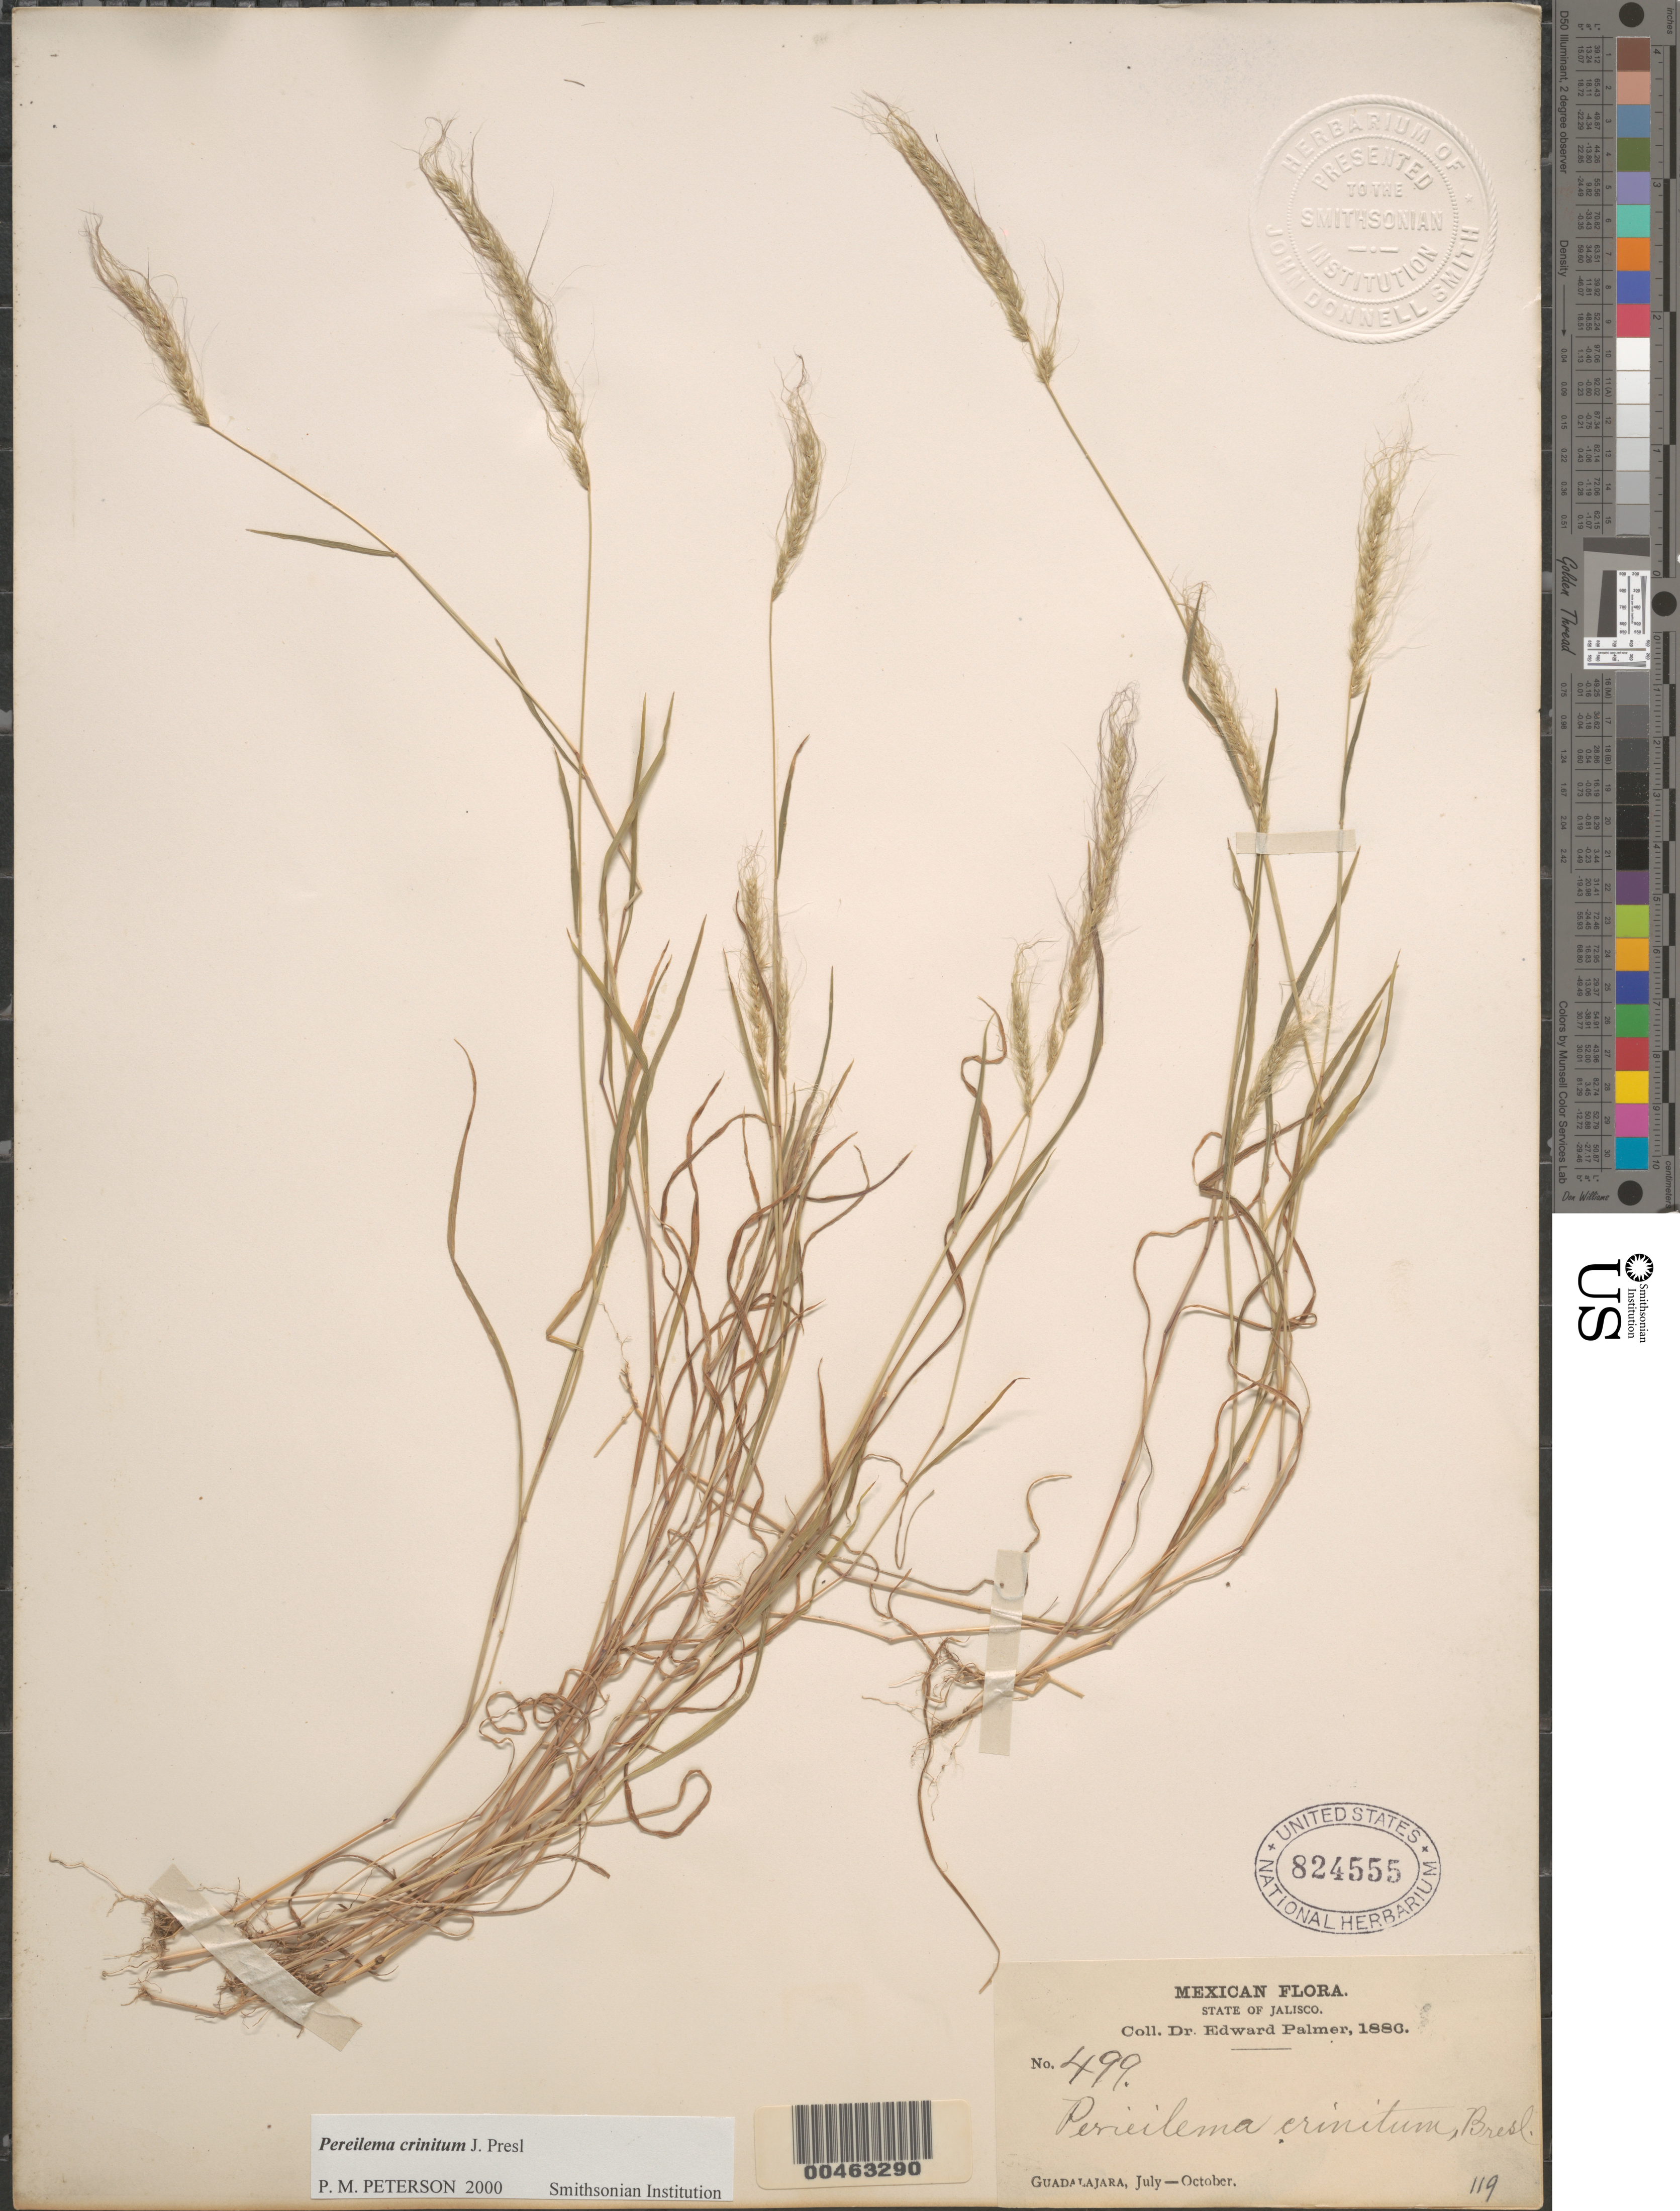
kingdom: Plantae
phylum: Tracheophyta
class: Liliopsida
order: Poales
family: Poaceae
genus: Pereilema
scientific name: Pereilema crinitum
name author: J. Presl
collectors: E. Palmer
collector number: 499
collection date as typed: Jul 1886 to Oct 1886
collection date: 1886-07/1886-10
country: Mexico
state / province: Jalisco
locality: Guadalajara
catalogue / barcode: US 824555